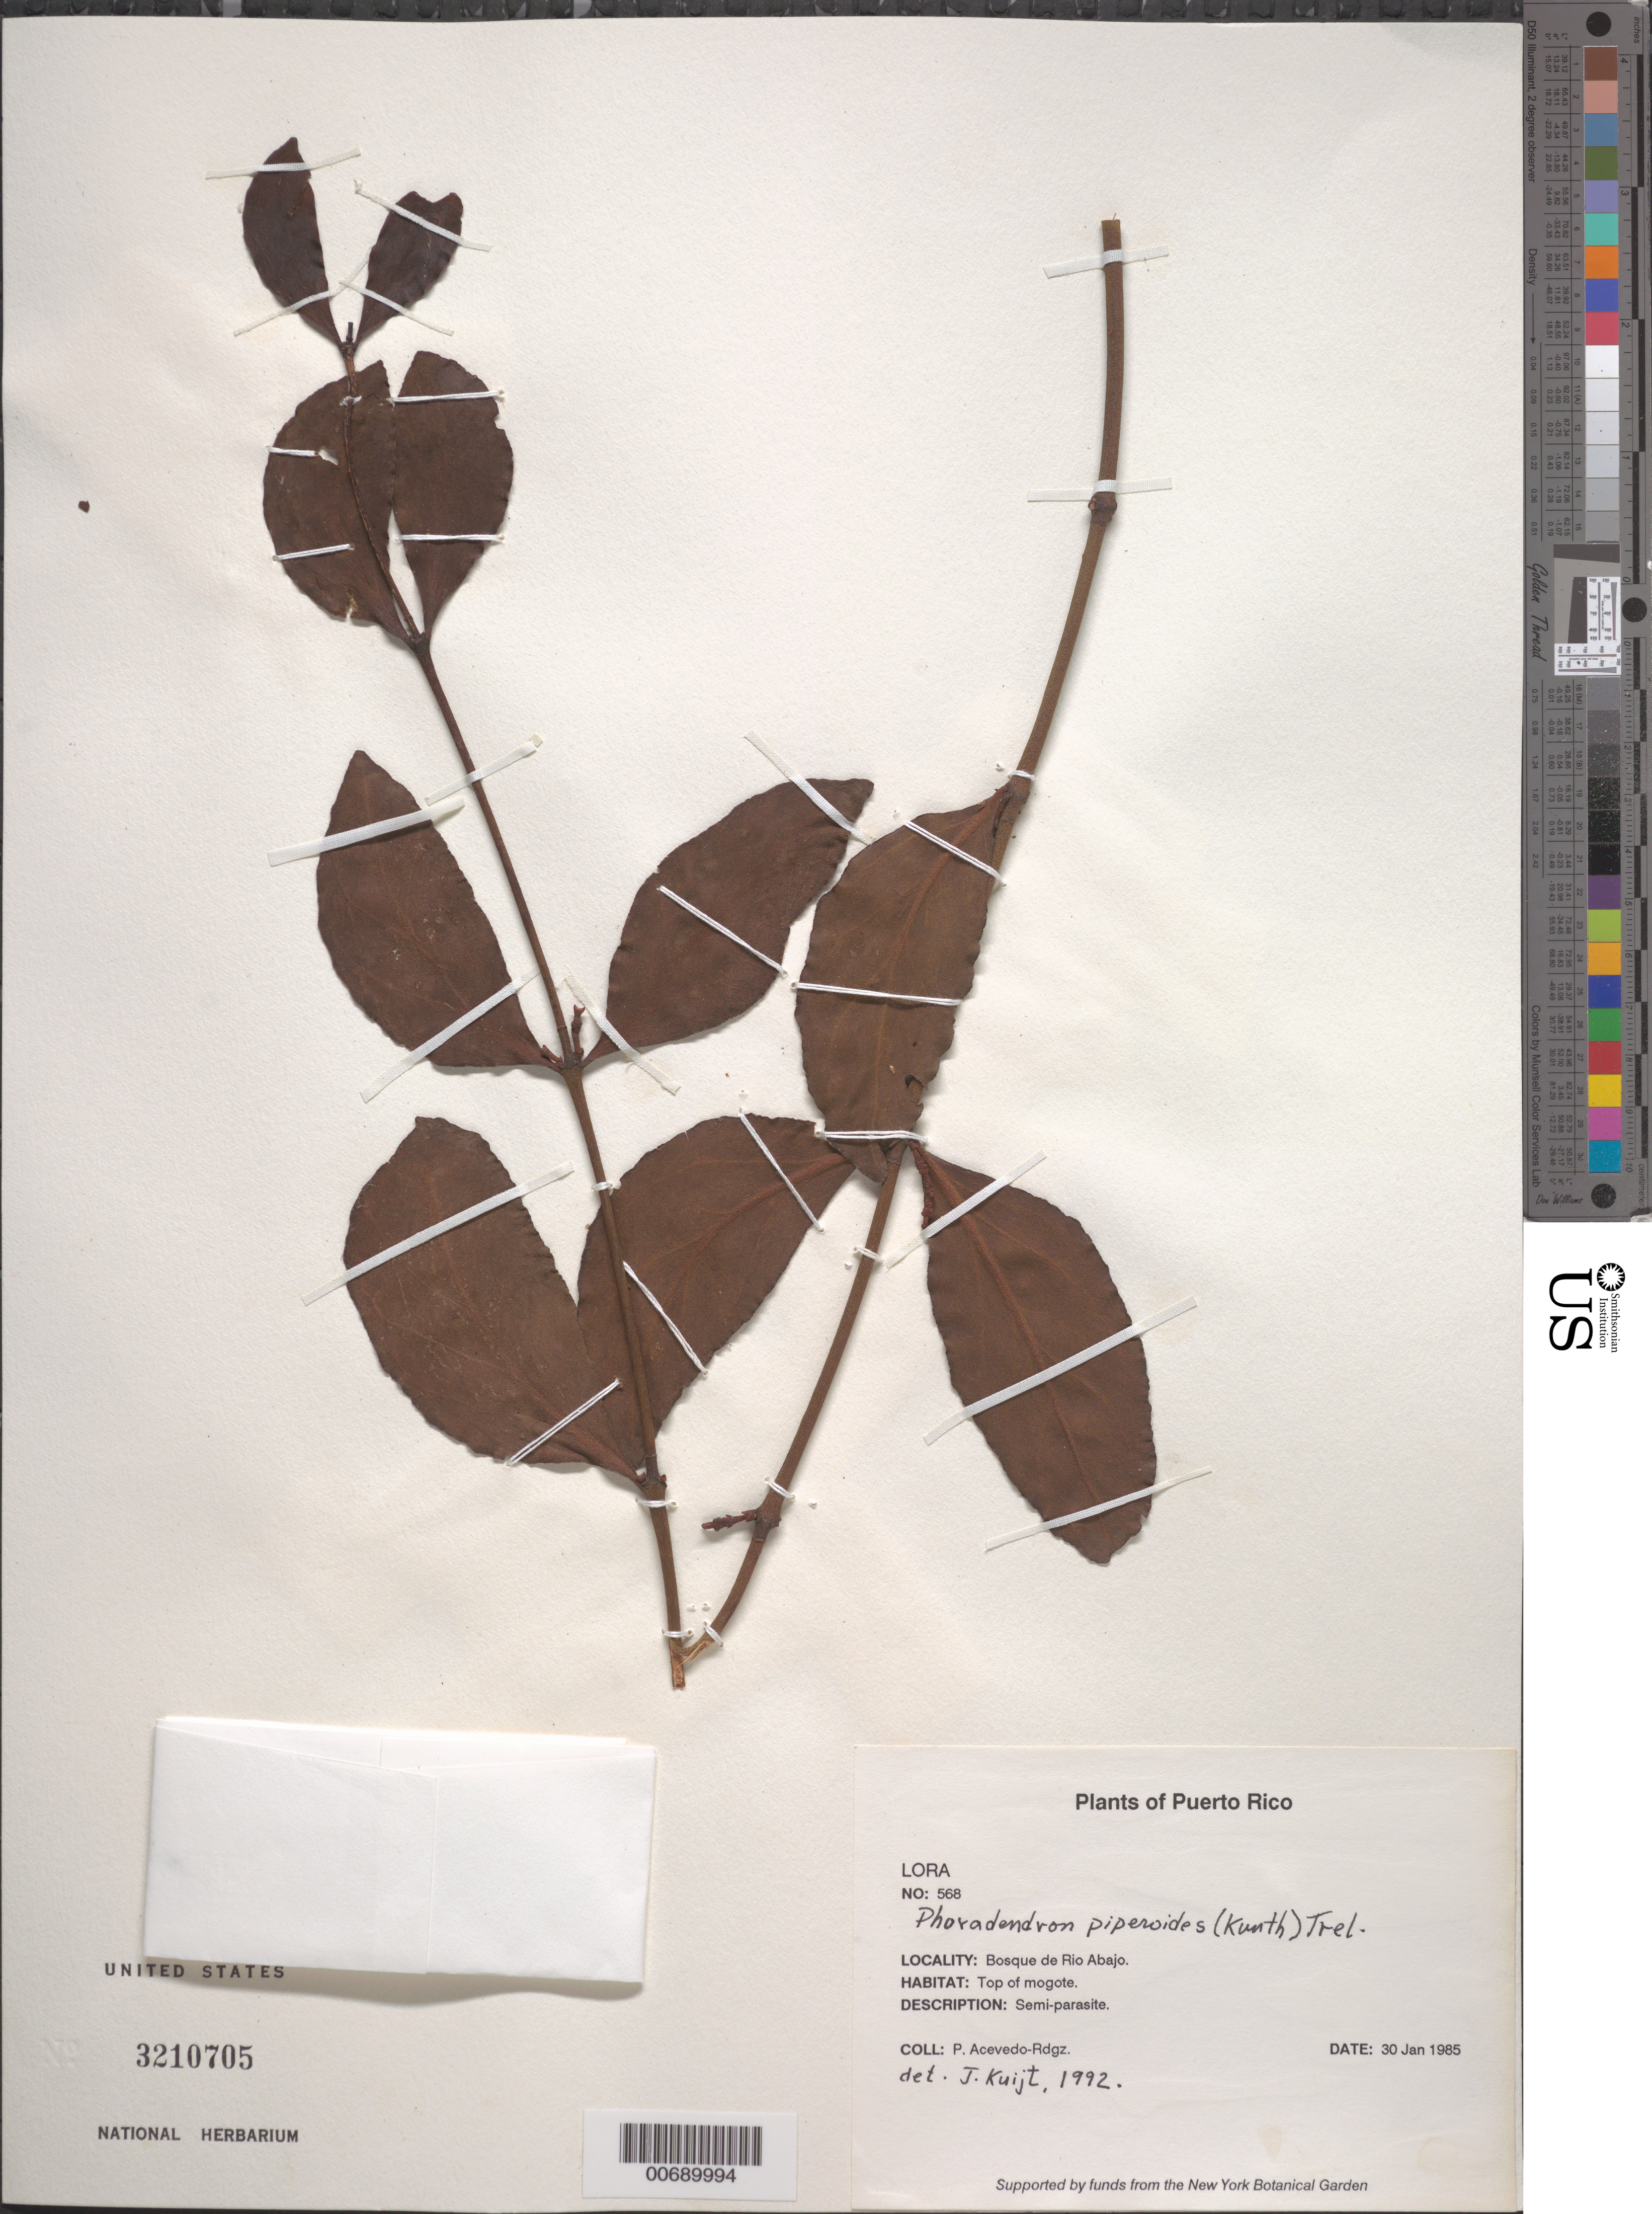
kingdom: Plantae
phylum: Tracheophyta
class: Magnoliopsida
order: Santalales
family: Viscaceae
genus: Phoradendron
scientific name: Phoradendron piperoides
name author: (Kunth) Trel.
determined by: Kuijt, Job, (CANADA)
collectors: P. Acevedo-Rodr.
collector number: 568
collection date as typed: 30 Jan 1985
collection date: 1985-01-30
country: Puerto Rico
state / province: Arecibo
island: Puerto Rico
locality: Arecibo; Bosque de Río Abajo, Los Puercos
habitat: Top of mogote.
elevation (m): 300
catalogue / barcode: US 3210705